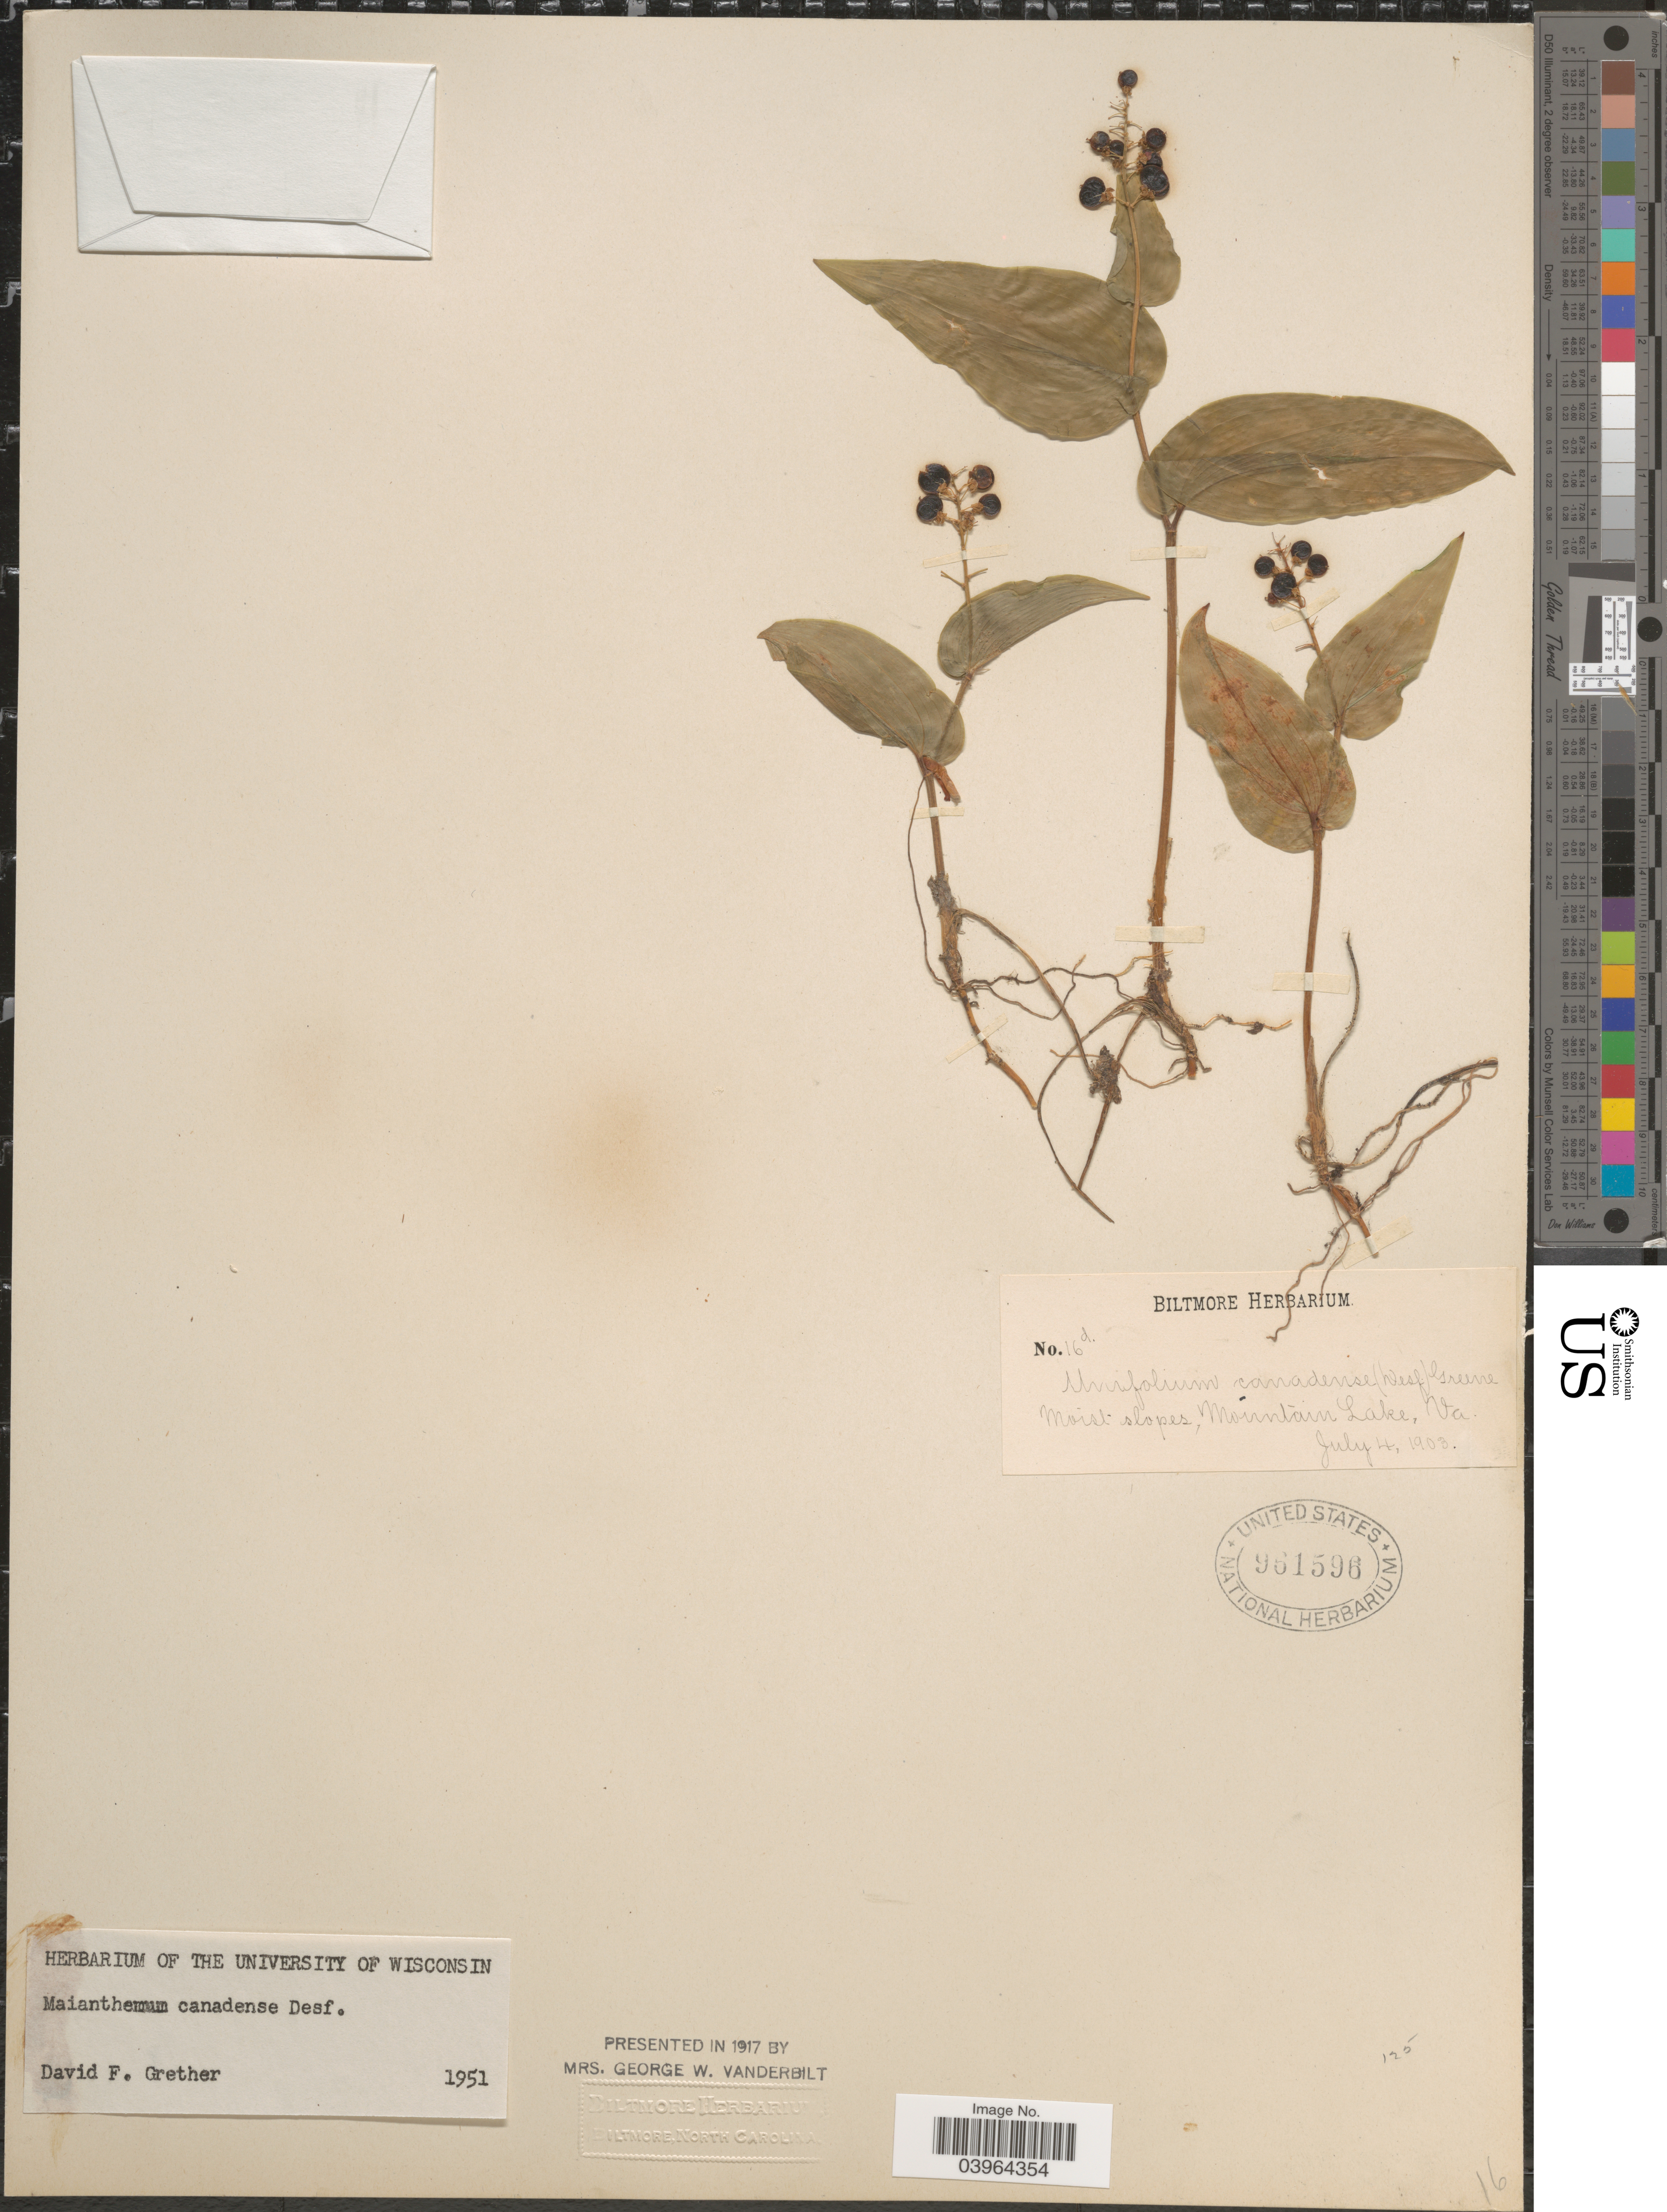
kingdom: Plantae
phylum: Tracheophyta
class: Liliopsida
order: Asparagales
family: Asparagaceae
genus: Maianthemum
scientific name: Maianthemum canadense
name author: Desf.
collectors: ex herb. Biltmore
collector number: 16d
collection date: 1903-07-04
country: United States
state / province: Virginia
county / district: Giles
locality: Mountain Lake.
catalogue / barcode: US 961596